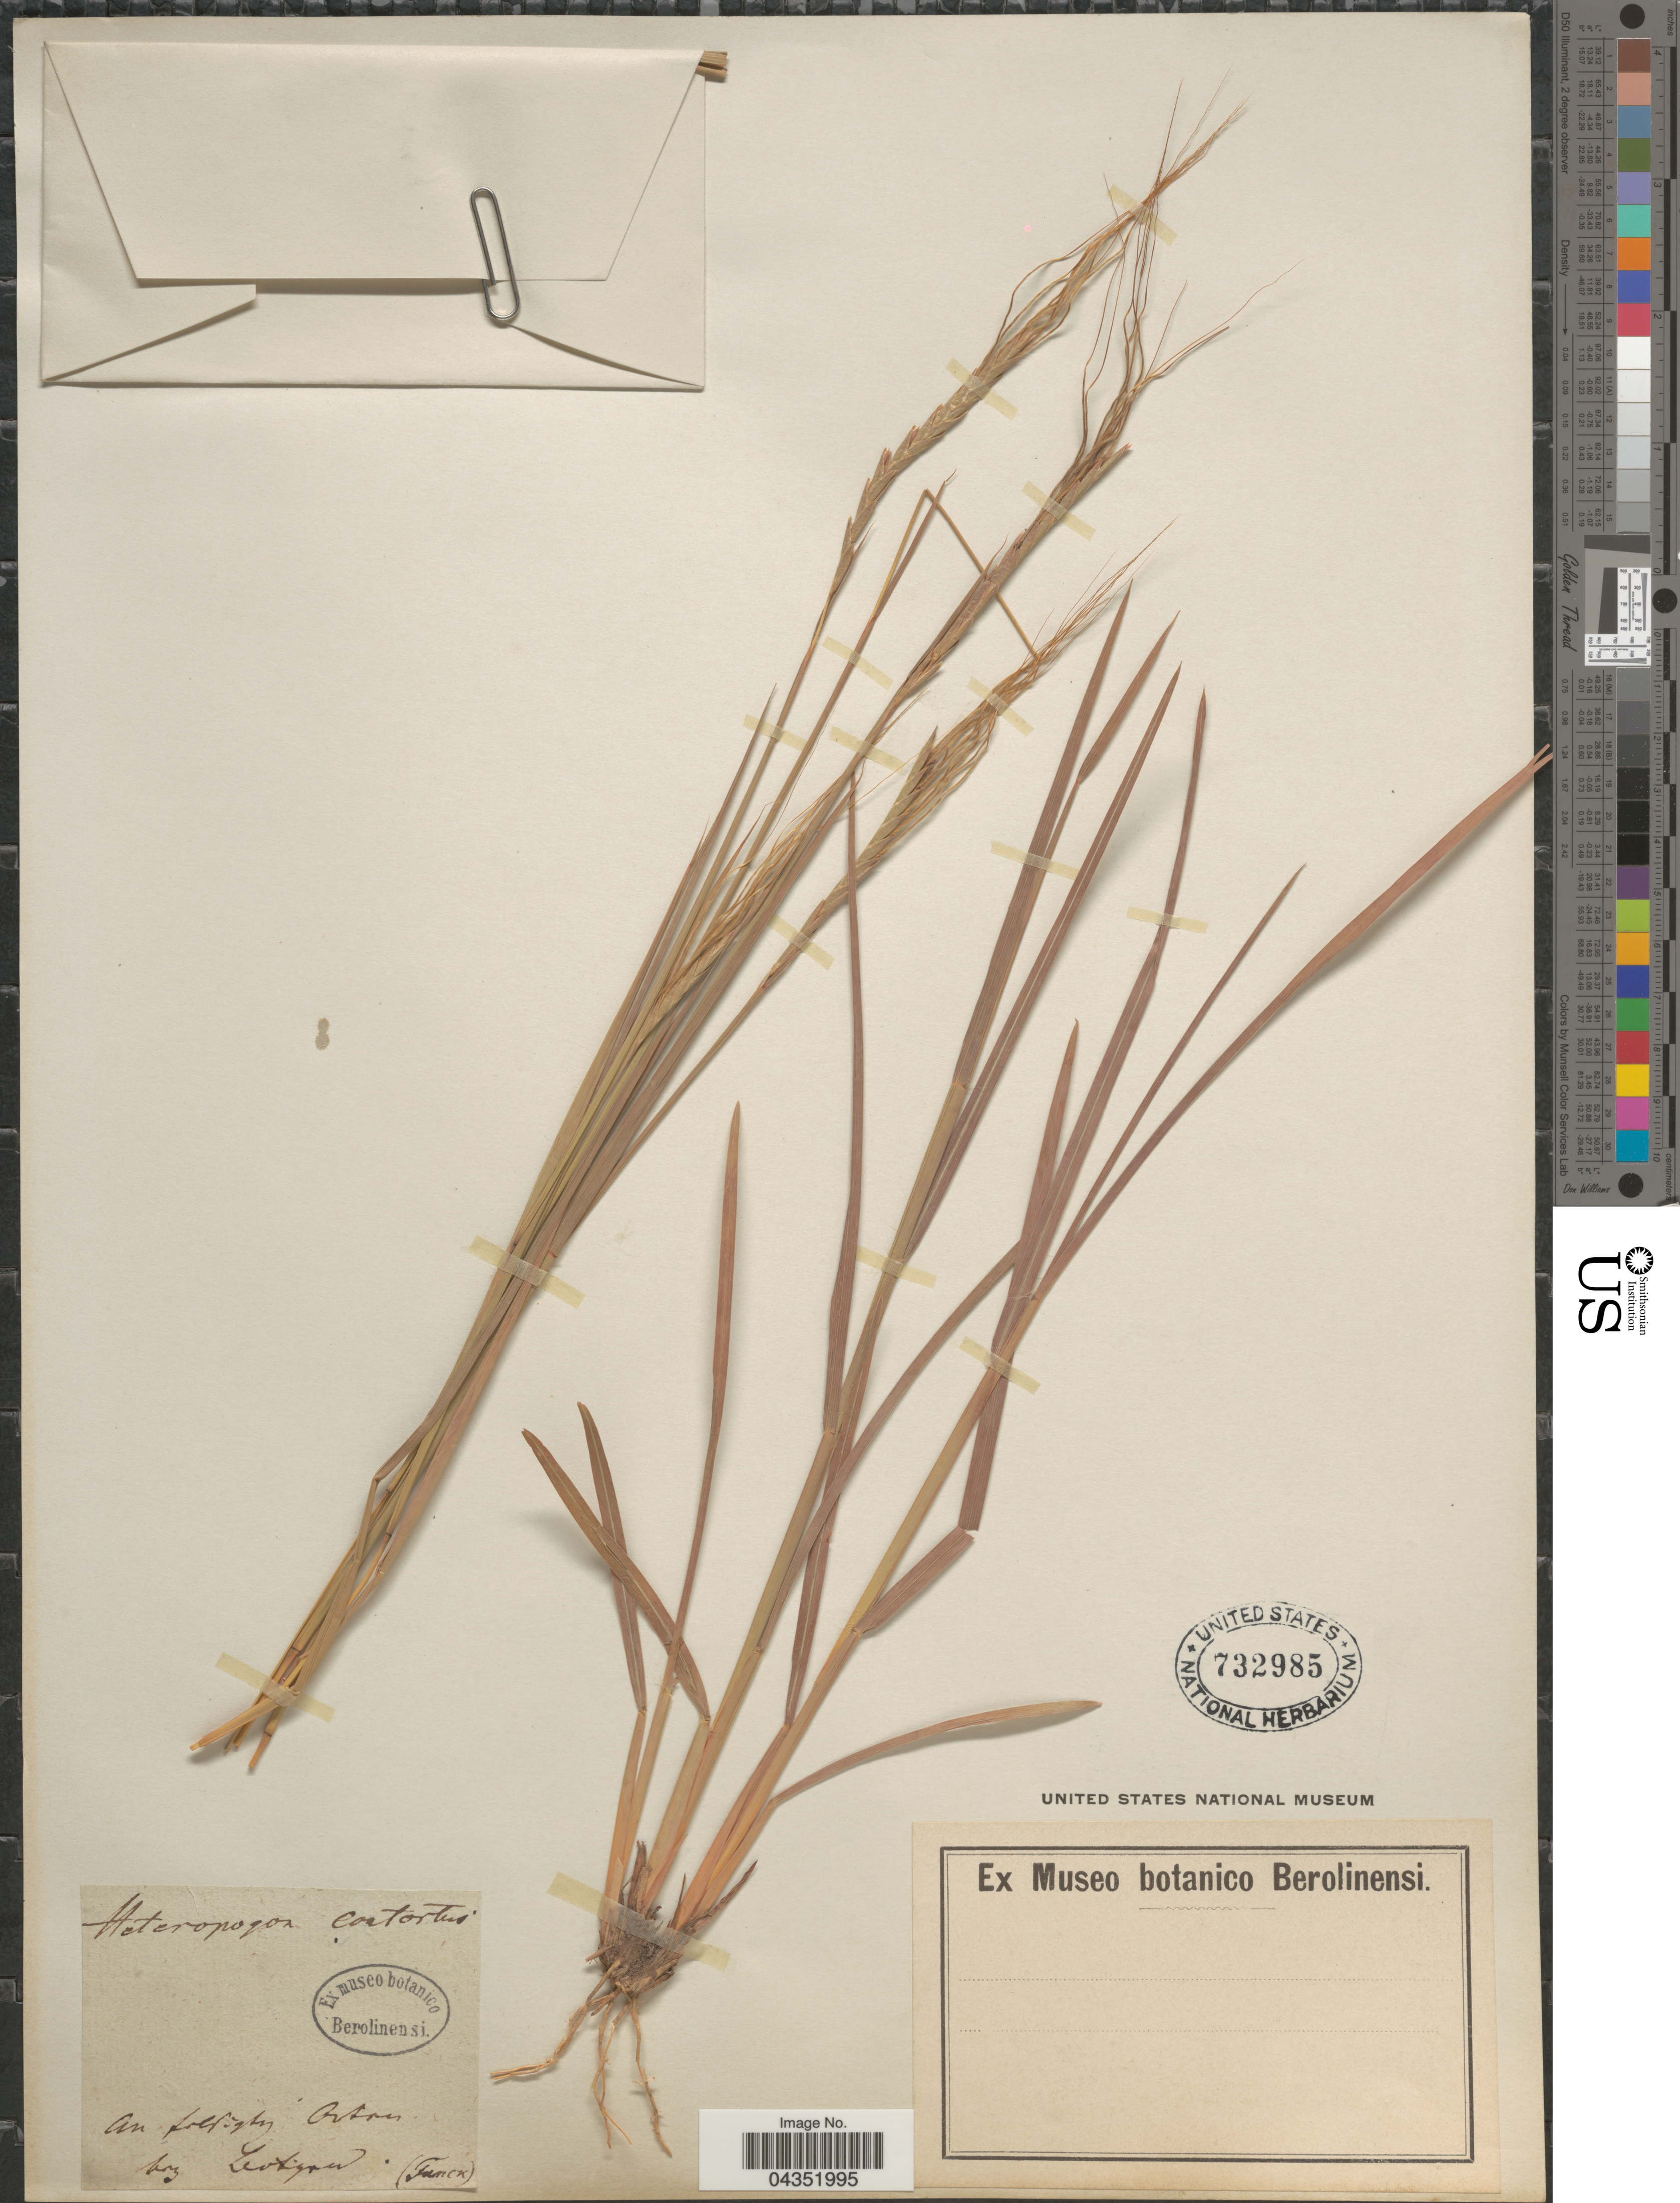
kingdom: Plantae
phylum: Tracheophyta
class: Liliopsida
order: Poales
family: Poaceae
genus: Heteropogon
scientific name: Heteropogon contortus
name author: (L.) P. Beauv. ex Roem. & Schult.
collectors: -. Funck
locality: An [illegible text].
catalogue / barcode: US 732985